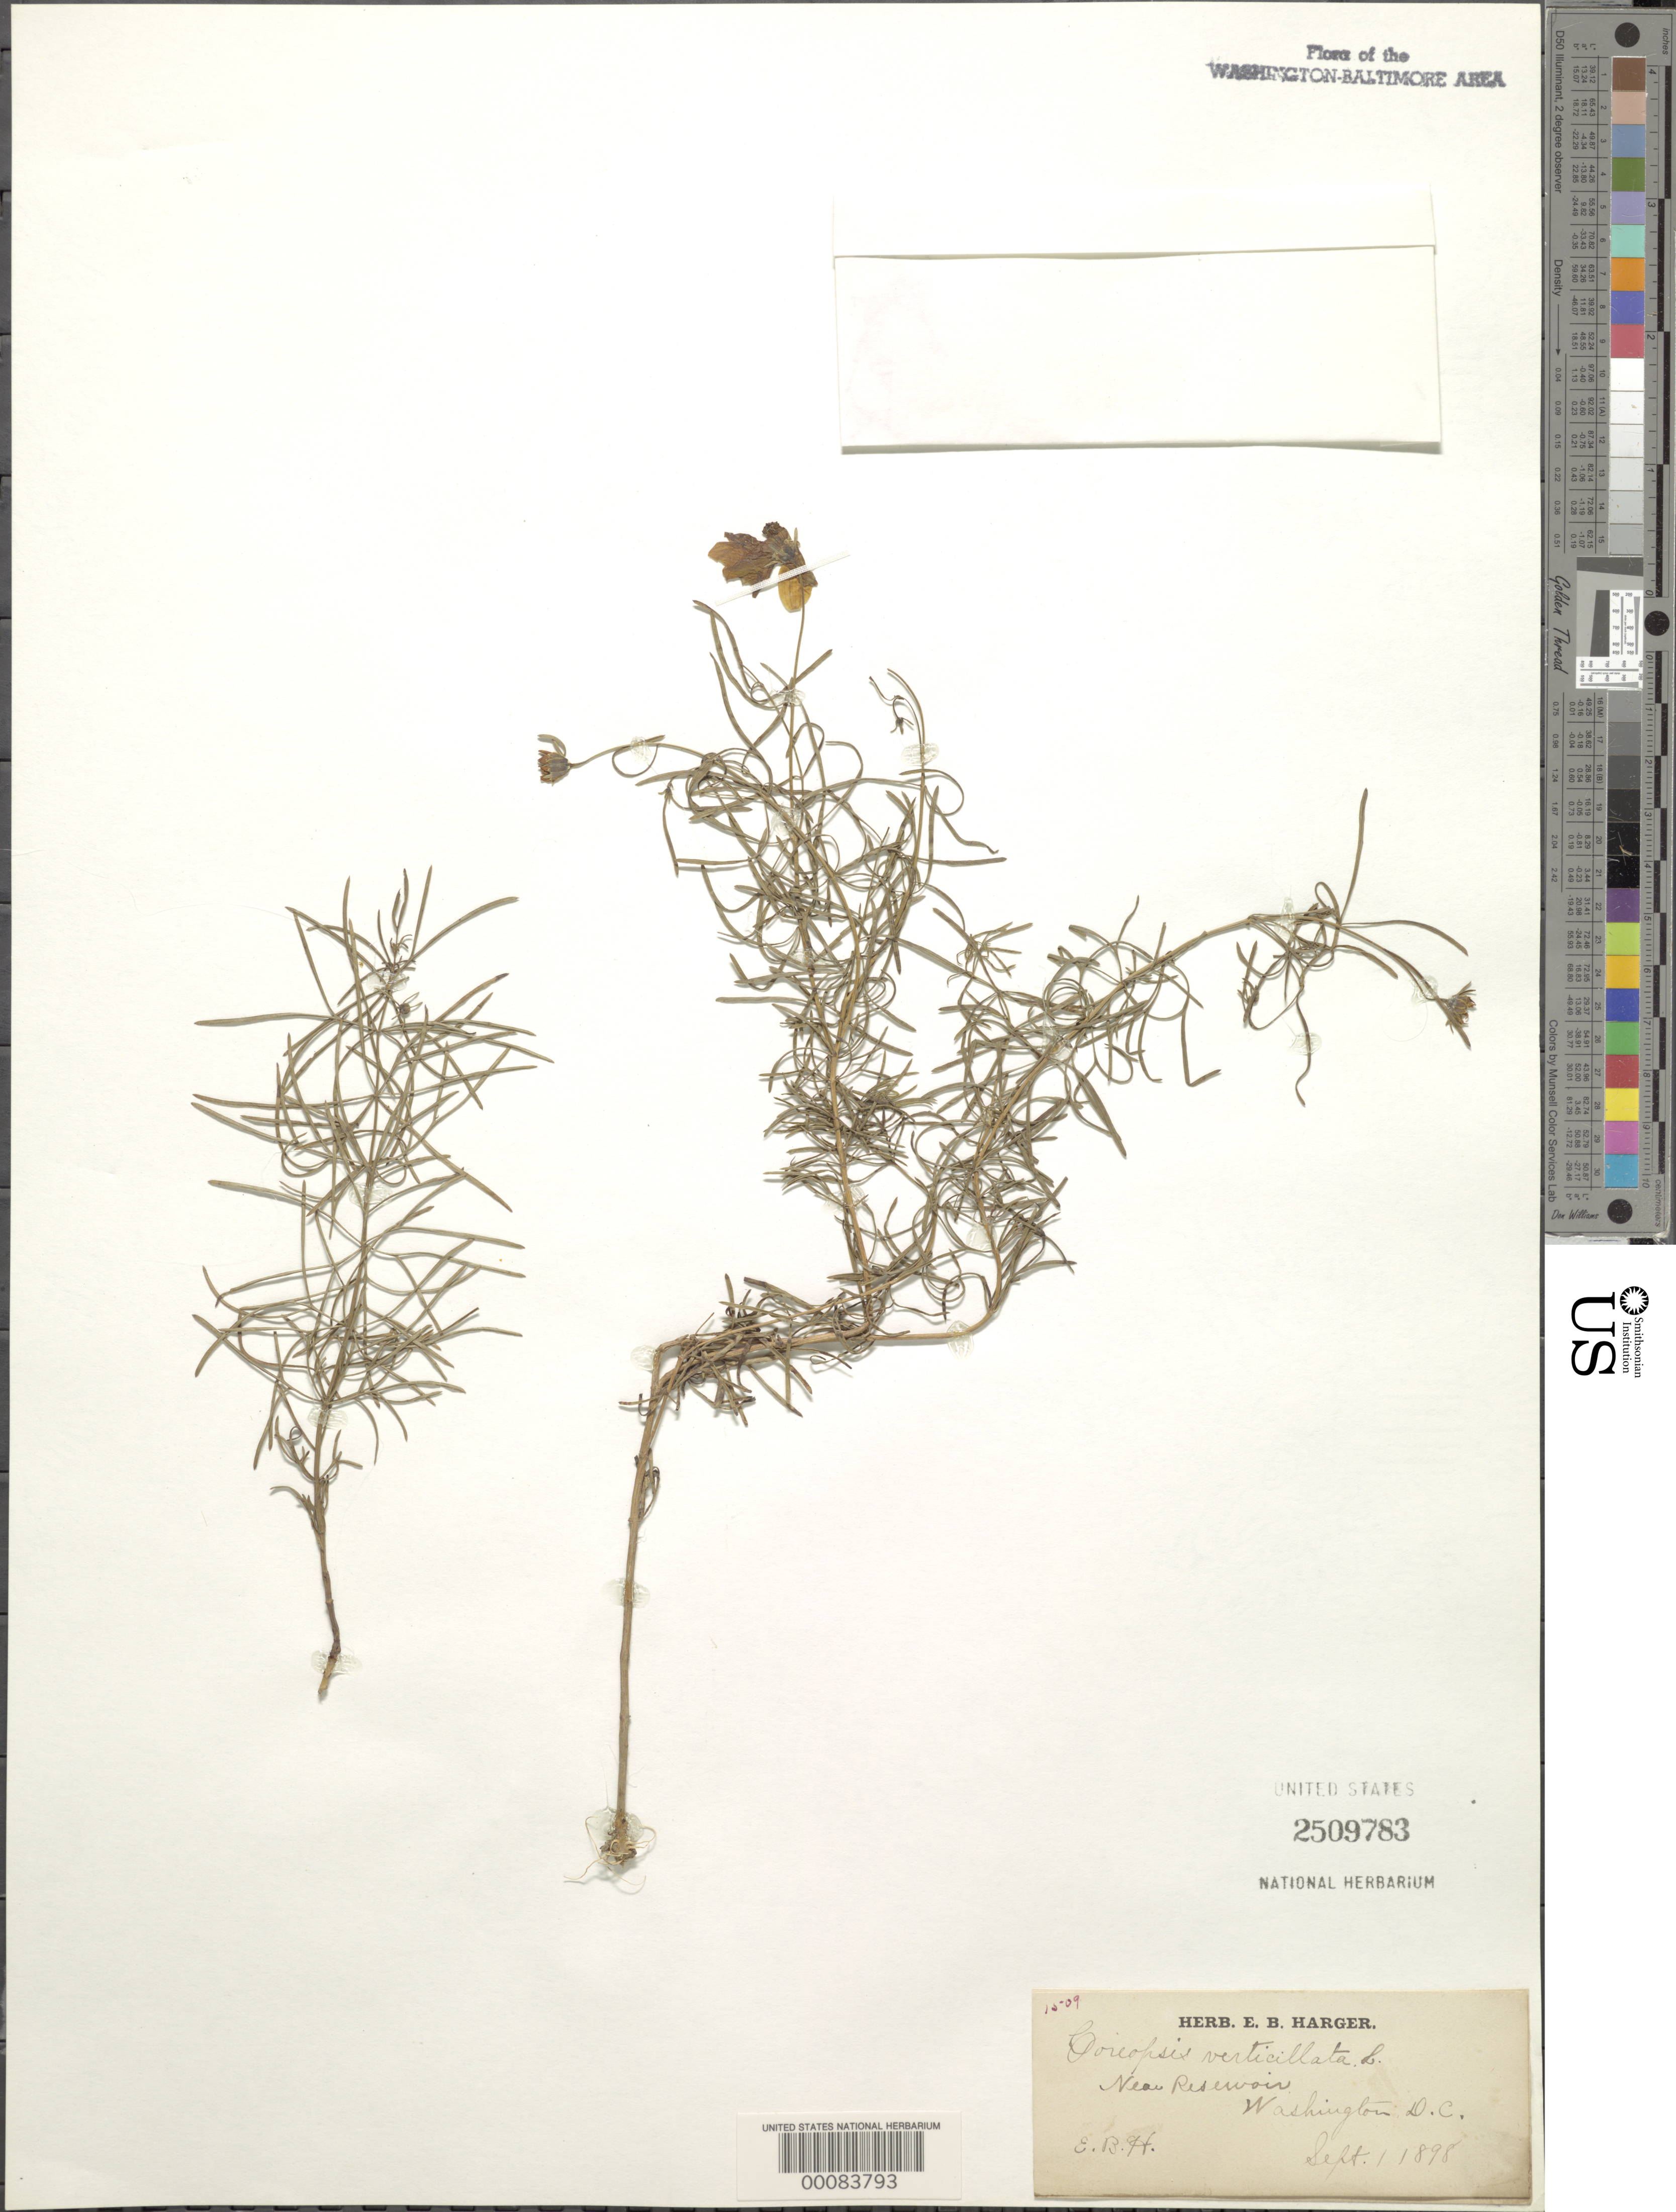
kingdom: Plantae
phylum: Tracheophyta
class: Magnoliopsida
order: Asterales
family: Asteraceae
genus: Coreopsis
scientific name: Coreopsis verticillata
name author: L.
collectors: E. B. Harger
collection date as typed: -1 Sep 1898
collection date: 1898-09-01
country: United States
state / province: District of Columbia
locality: Near Reservoir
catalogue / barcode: US 2509783